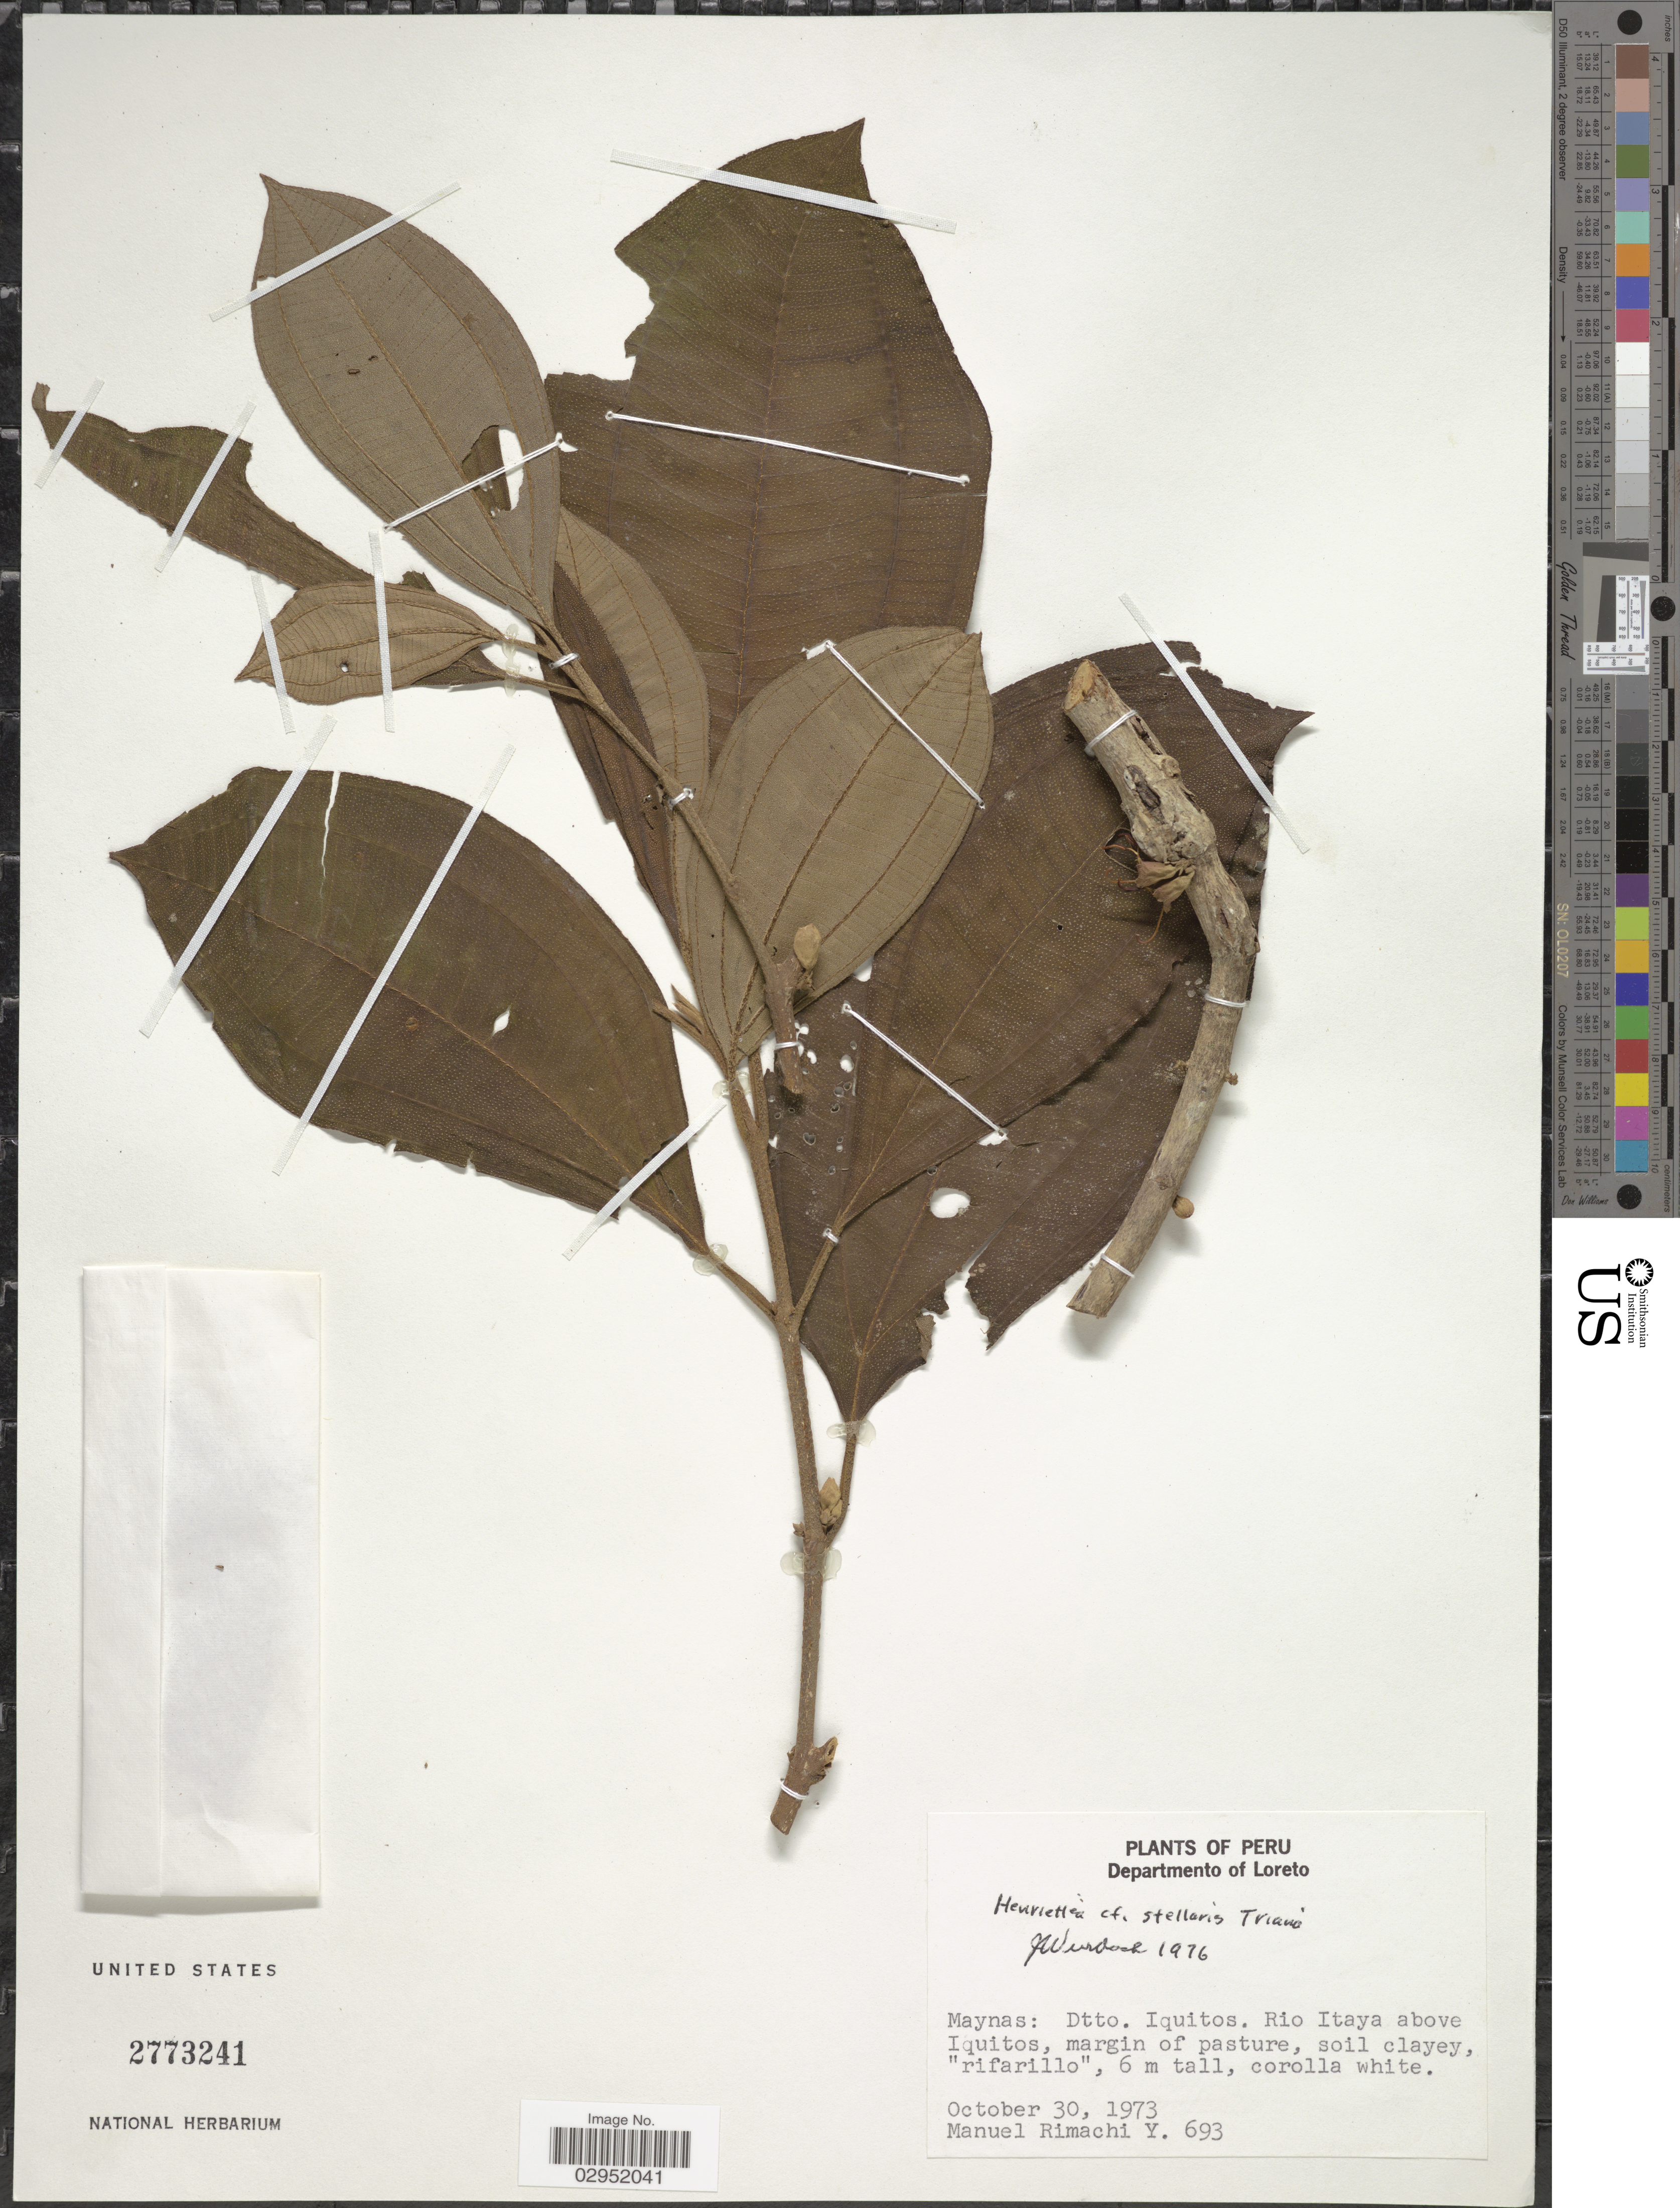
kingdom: Plantae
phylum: Tracheophyta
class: Magnoliopsida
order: Myrtales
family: Melastomataceae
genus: Henriettea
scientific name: Henriettea stellaris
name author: O. Berg ex Triana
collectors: M. Rimachi Y.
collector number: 693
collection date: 1973-10-30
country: Peru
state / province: Loreto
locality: Departmento of Loreto, Maynas: Dtto. Iquitos. Rio Itaya above Iquitos.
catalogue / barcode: US 2773241